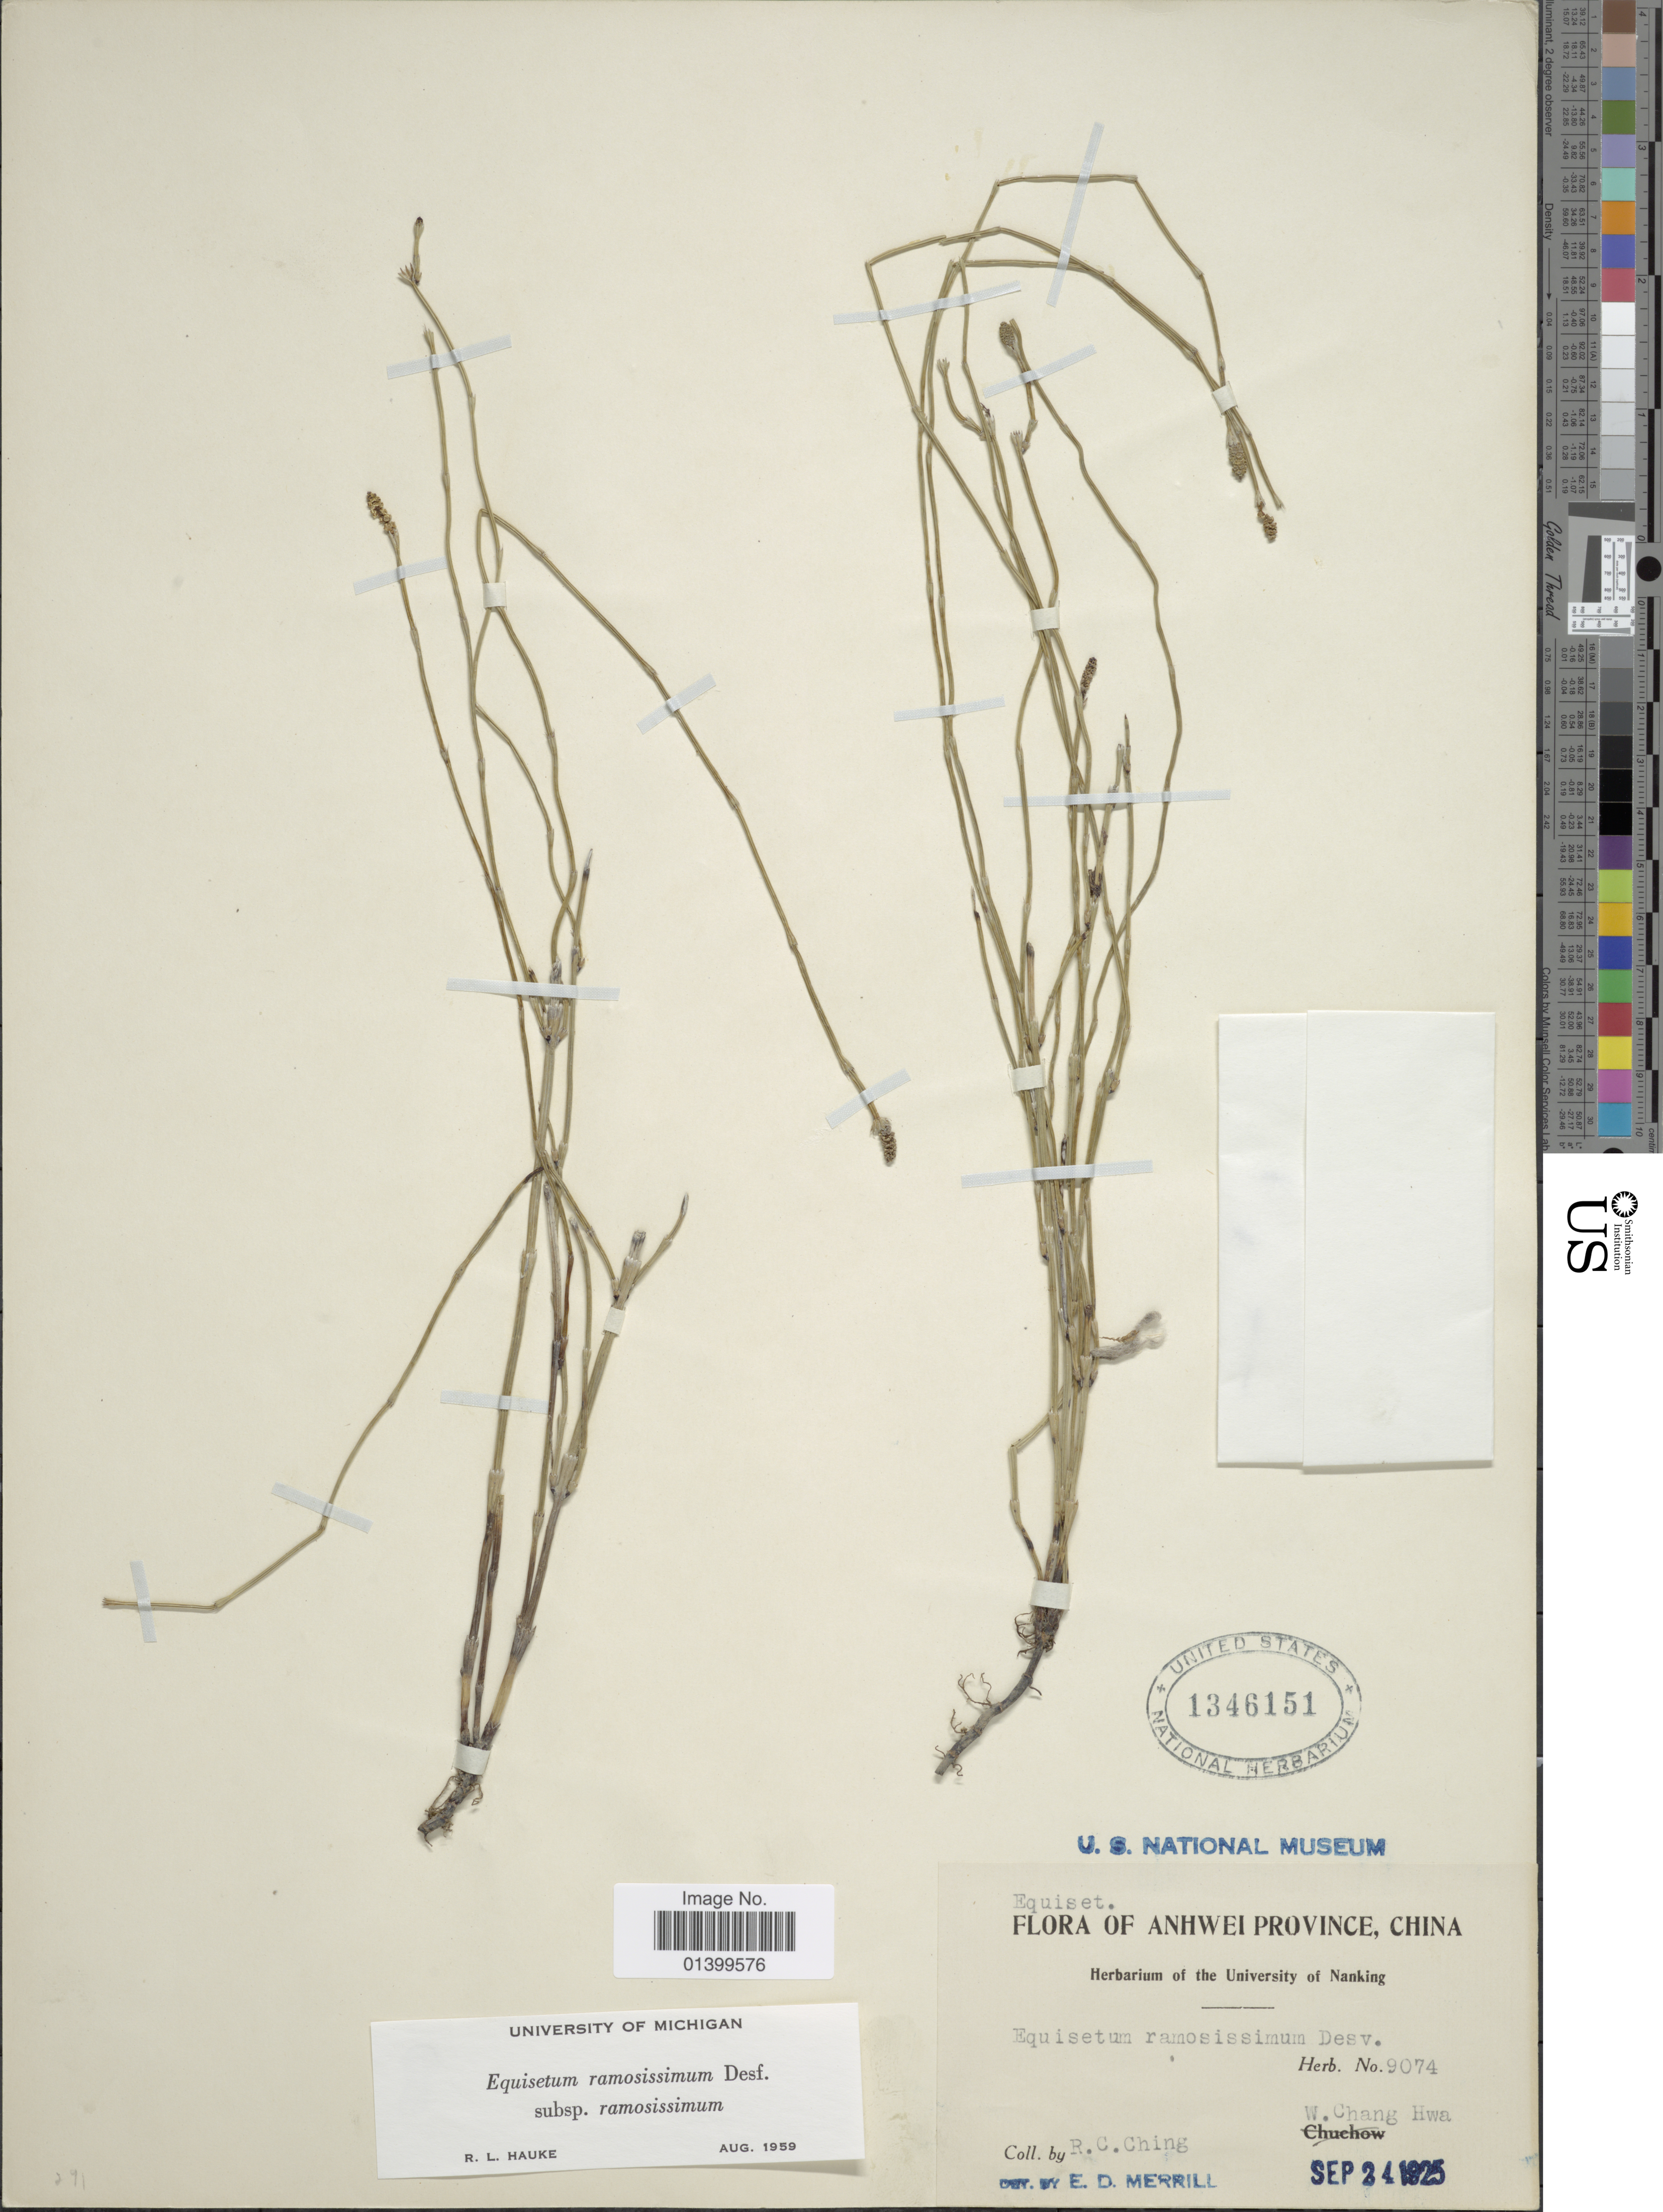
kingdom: Plantae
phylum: Tracheophyta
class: Polypodiopsida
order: Equisetales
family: Equisetaceae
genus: Equisetum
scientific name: Equisetum ramosissimum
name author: Desf.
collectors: R. C. Ching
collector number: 9074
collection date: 1925-09-24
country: China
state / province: Anhui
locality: Flora of Anhwei Province, China. W. Chang Hwa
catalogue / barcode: US 1346151